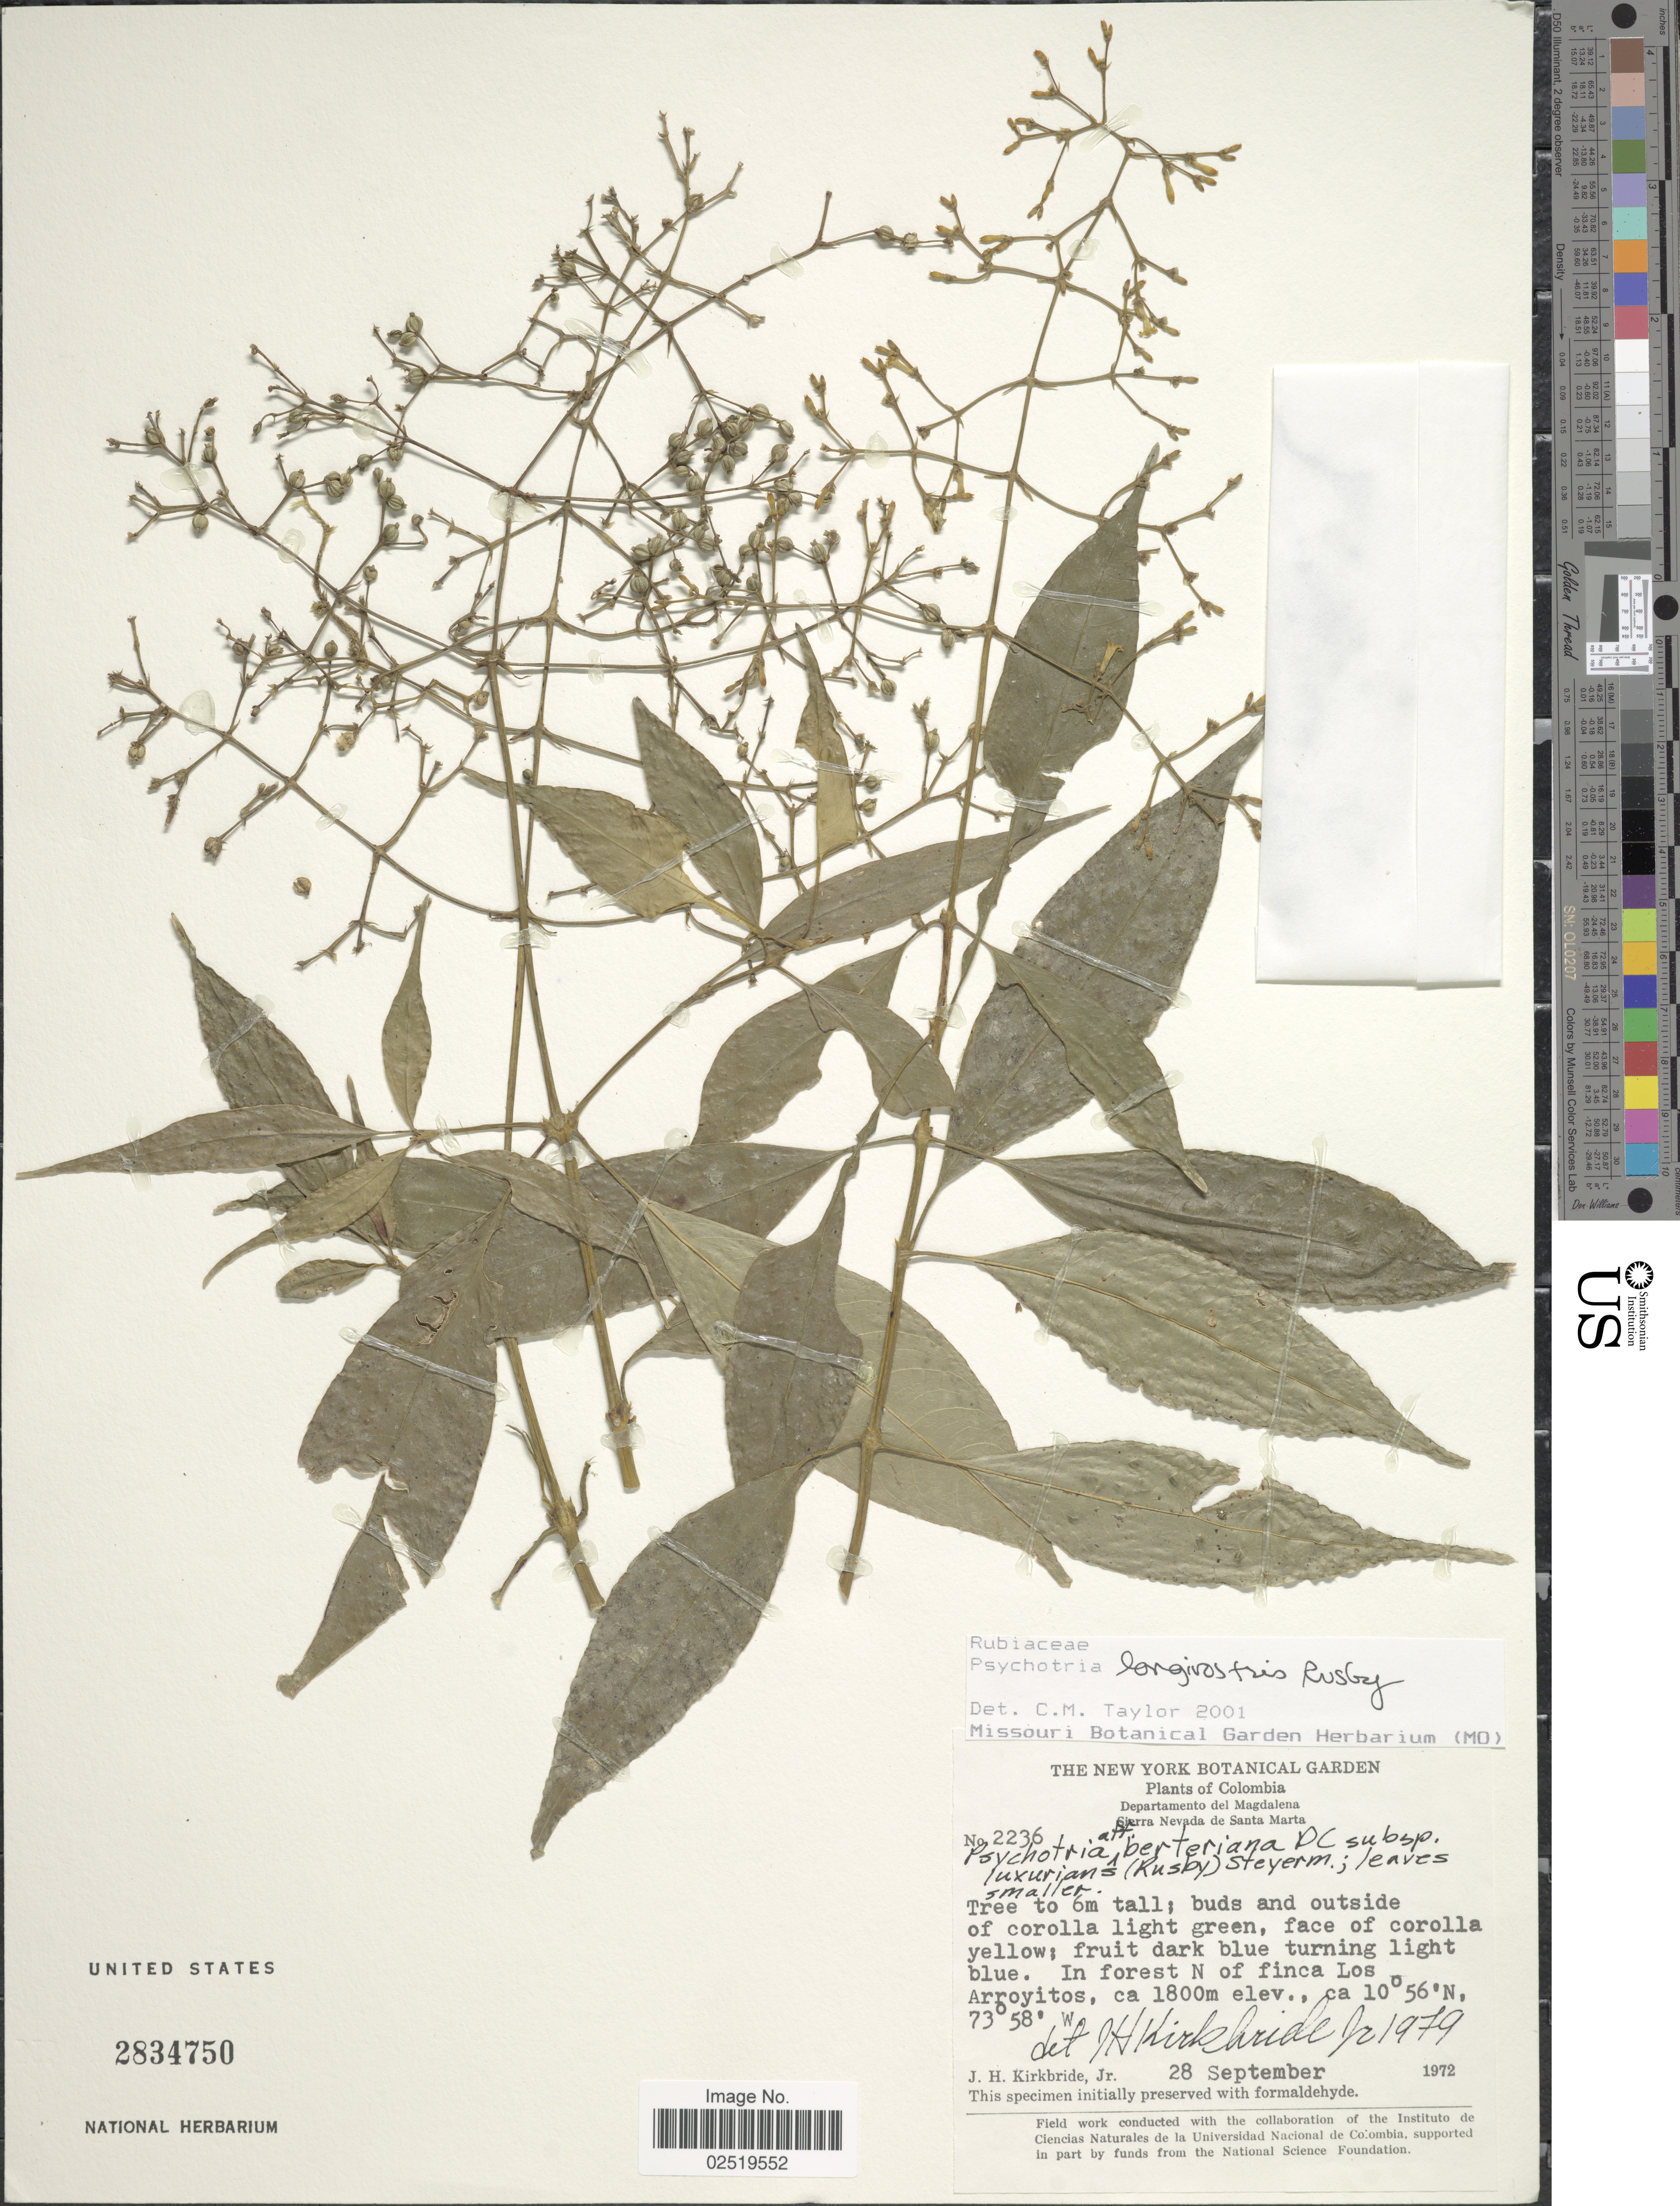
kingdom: Plantae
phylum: Tracheophyta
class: Magnoliopsida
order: Gentianales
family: Rubiaceae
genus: Psychotria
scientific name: Psychotria longirostris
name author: (Rusby) Standl.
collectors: J. H. Kirkbride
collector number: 2236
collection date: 1972-09-28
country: Colombia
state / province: Magdalena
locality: Sierra Nevada de Santa Marta, in forest N of finca Los Arroyitos.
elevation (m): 1800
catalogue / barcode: US 2834750